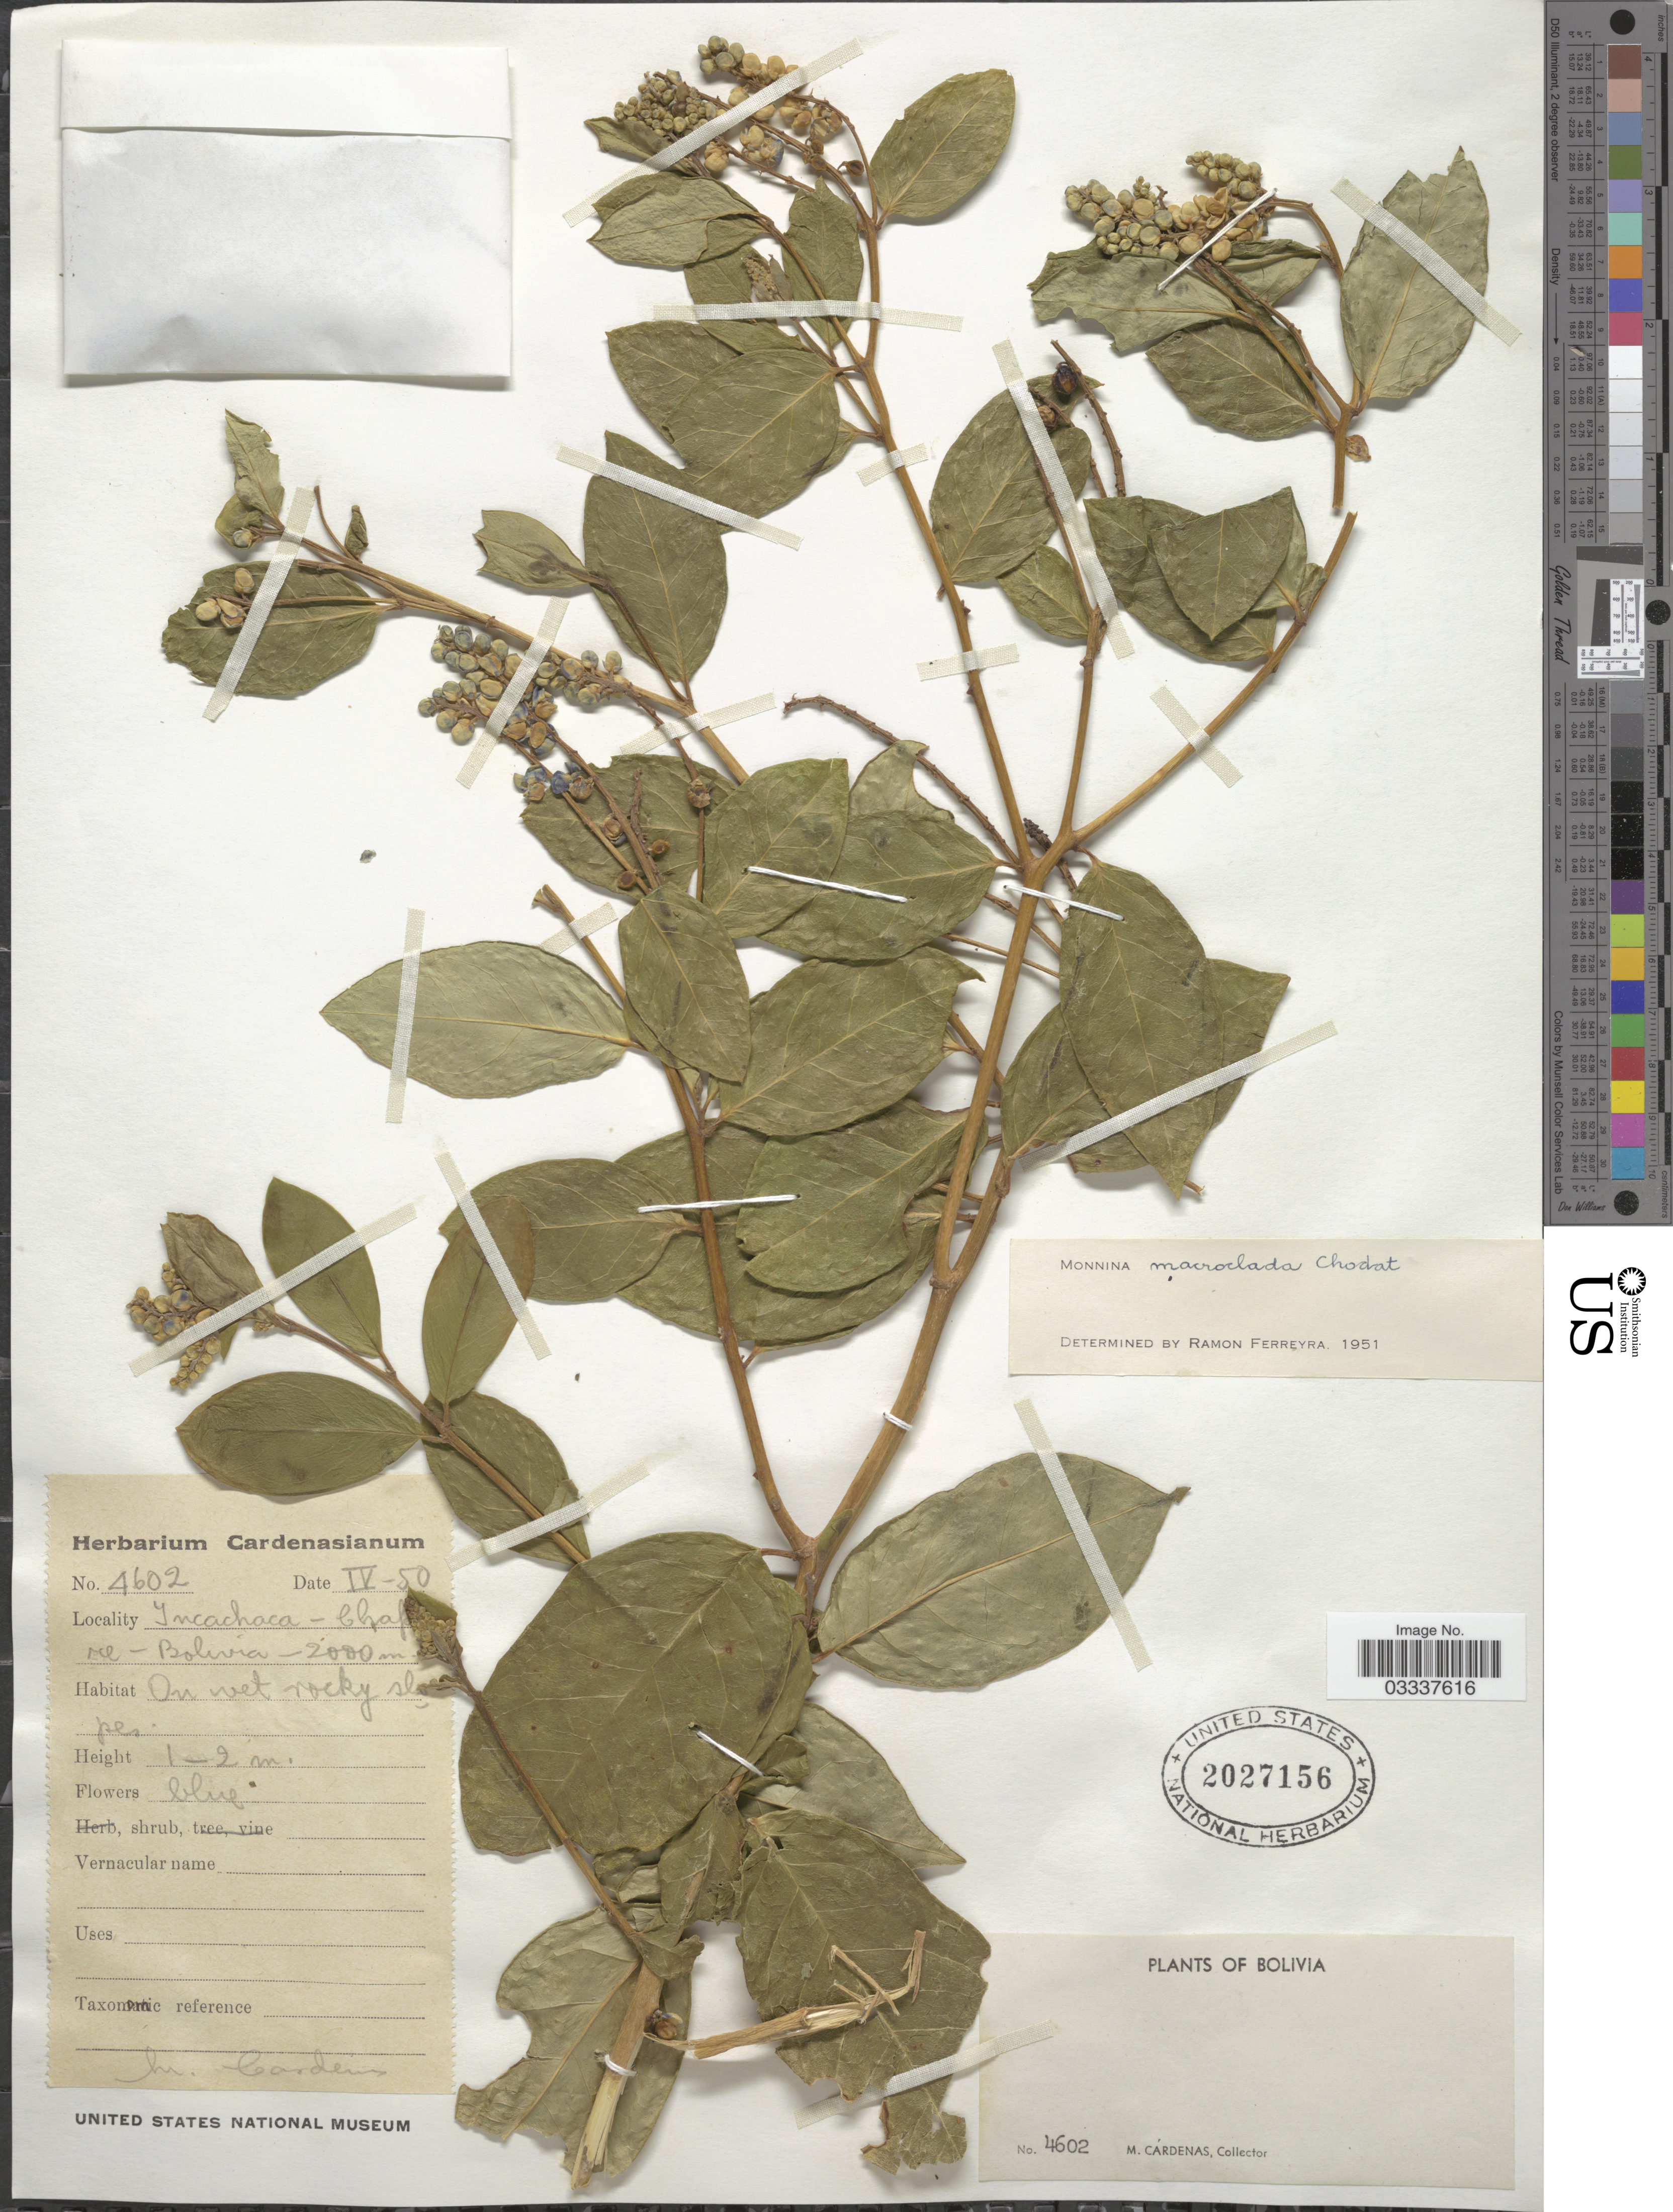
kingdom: Plantae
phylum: Tracheophyta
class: Magnoliopsida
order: Fabales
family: Polygalaceae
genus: Monnina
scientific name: Monnina macroclada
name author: Chodat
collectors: M. Cárdenas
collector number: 4602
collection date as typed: Transcribed d/m/y: /4/50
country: Bolivia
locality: Incachaca - Chapare.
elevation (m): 2000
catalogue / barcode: US 2027156